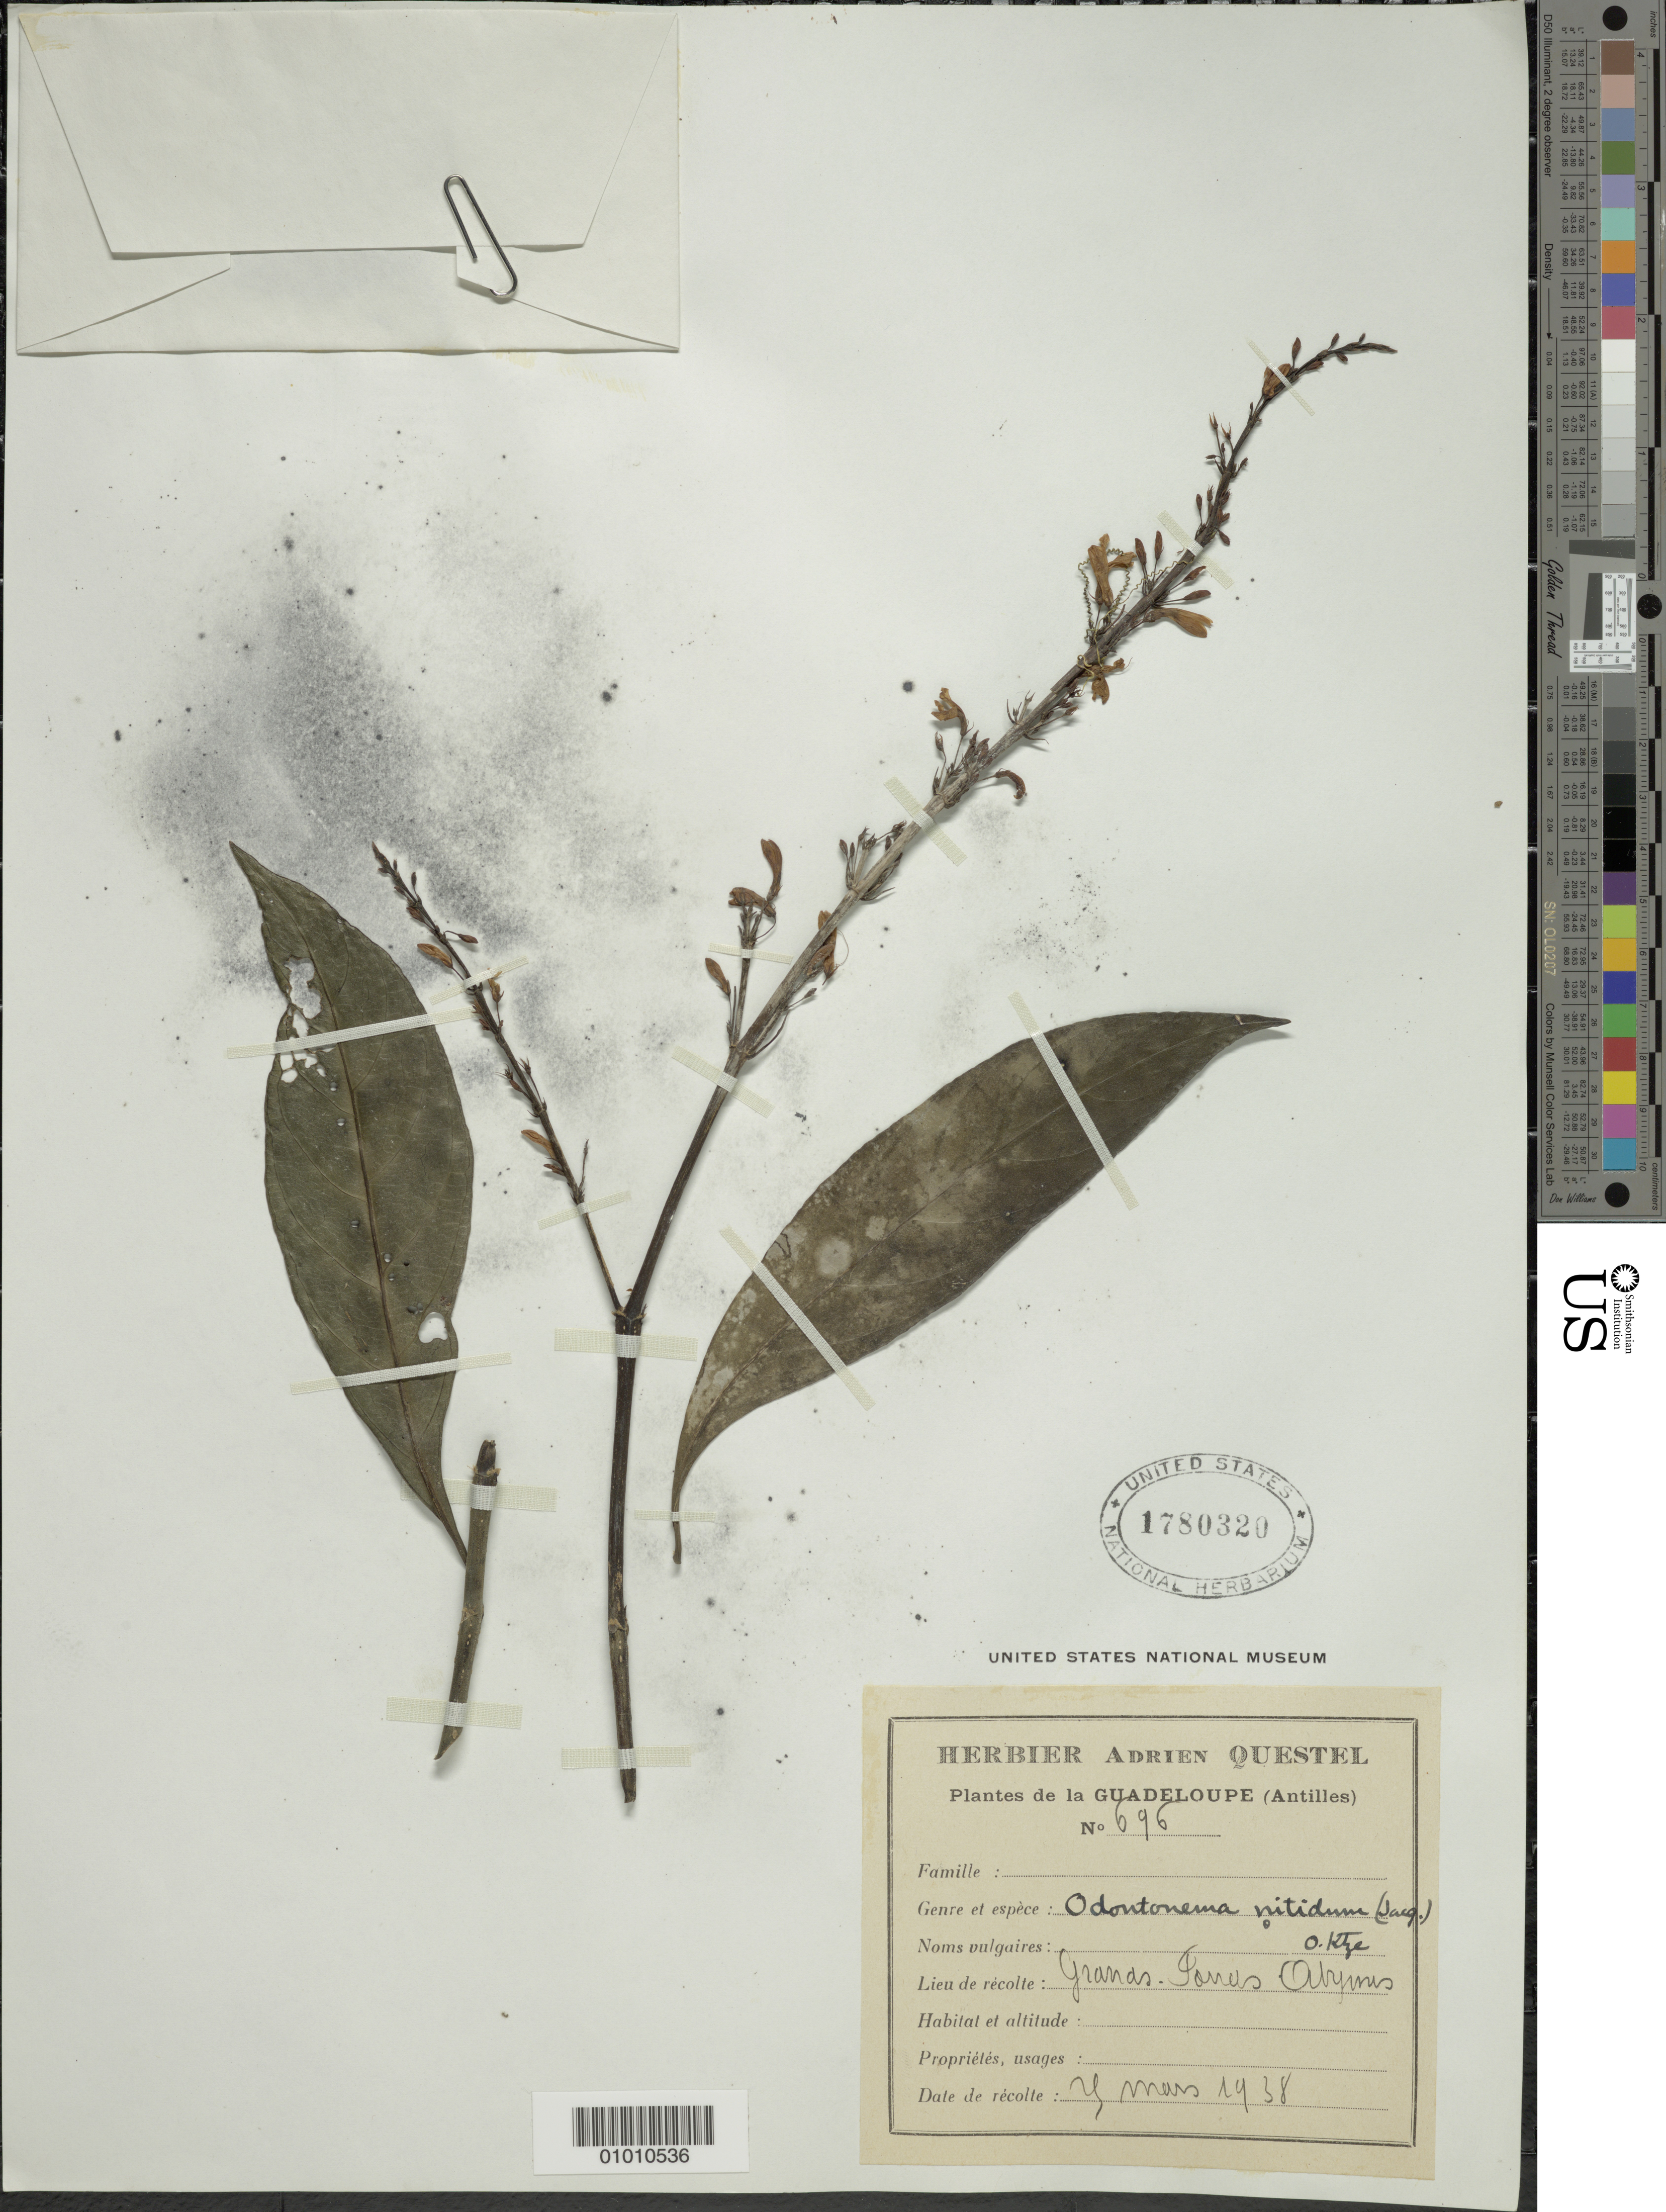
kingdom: Plantae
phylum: Tracheophyta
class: Magnoliopsida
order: Lamiales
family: Acanthaceae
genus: Odontonema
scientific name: Odontonema nitidum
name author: (Jacq.) Kuntze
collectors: A. Questel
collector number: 696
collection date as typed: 25 Mar 1938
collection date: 1938-03-25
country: Guadeloupe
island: Grande Terre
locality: Grand Terre Abymes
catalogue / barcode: US 1789320